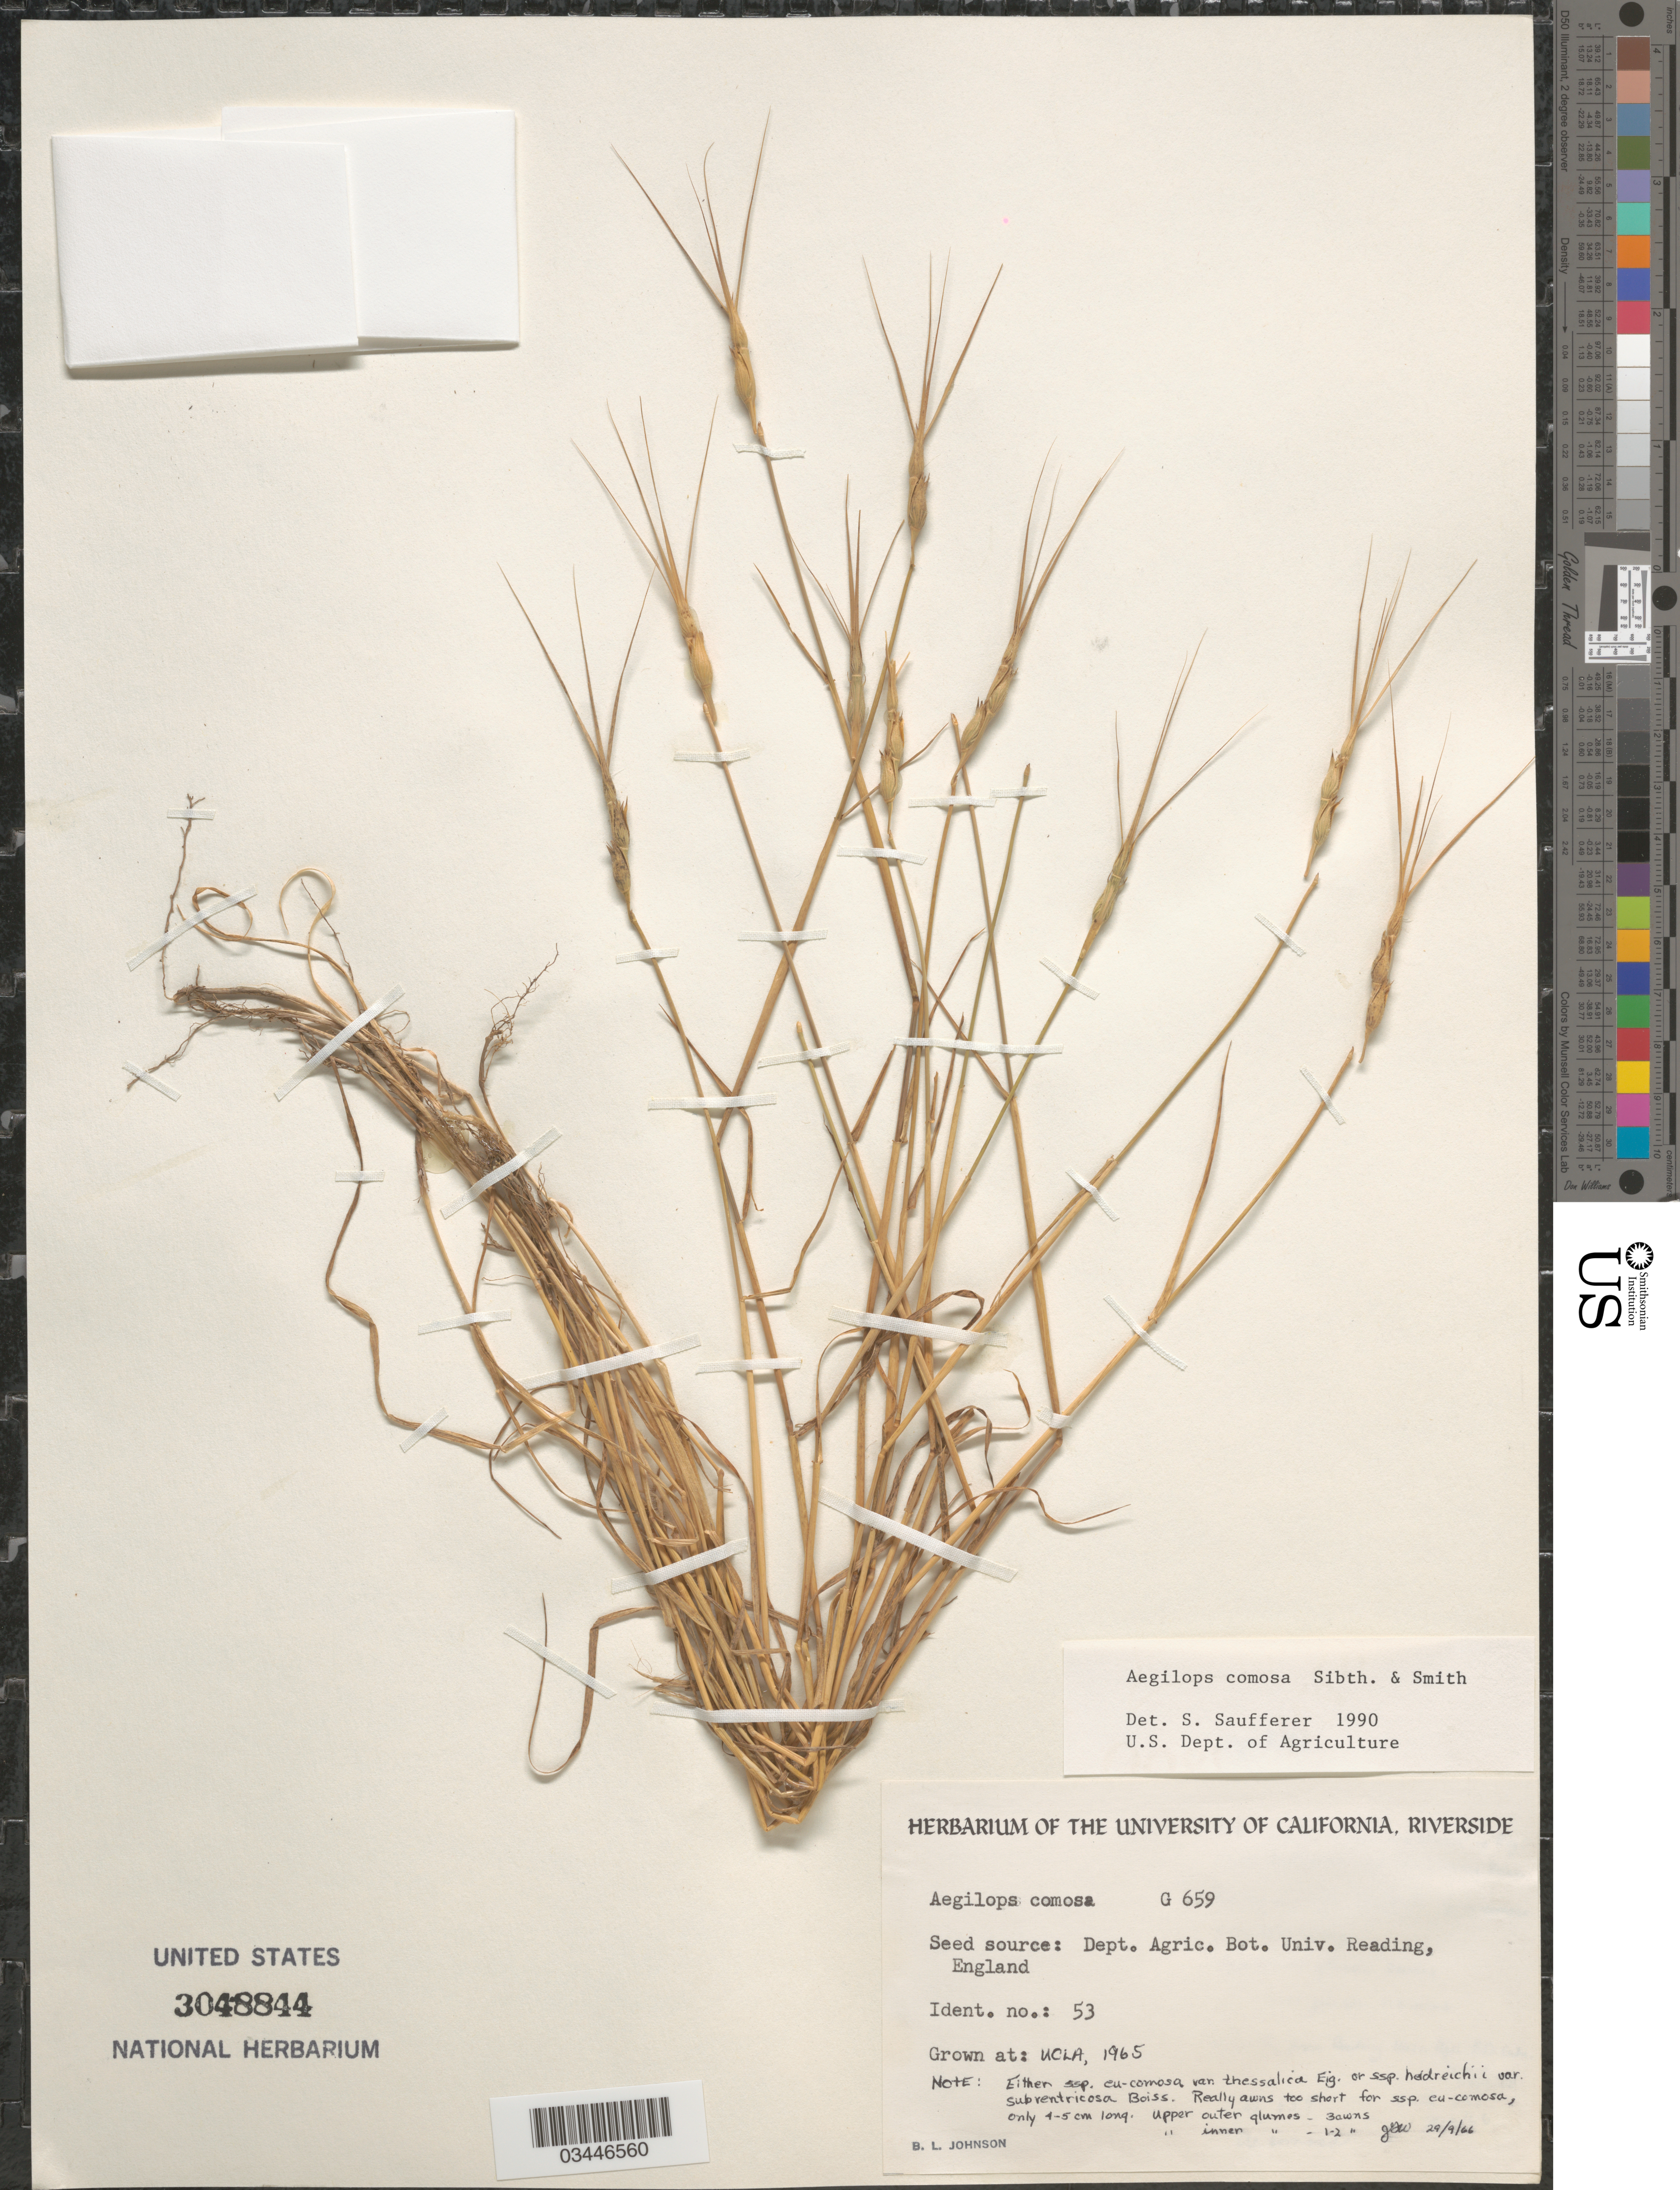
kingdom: Plantae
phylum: Tracheophyta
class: Liliopsida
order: Poales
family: Poaceae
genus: Aegilops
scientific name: Aegilops comosa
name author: Sibth. & Sm.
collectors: B. Johnson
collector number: G659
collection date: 1965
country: United States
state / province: California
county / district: Los Angeles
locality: UCLA.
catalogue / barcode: US 3048844